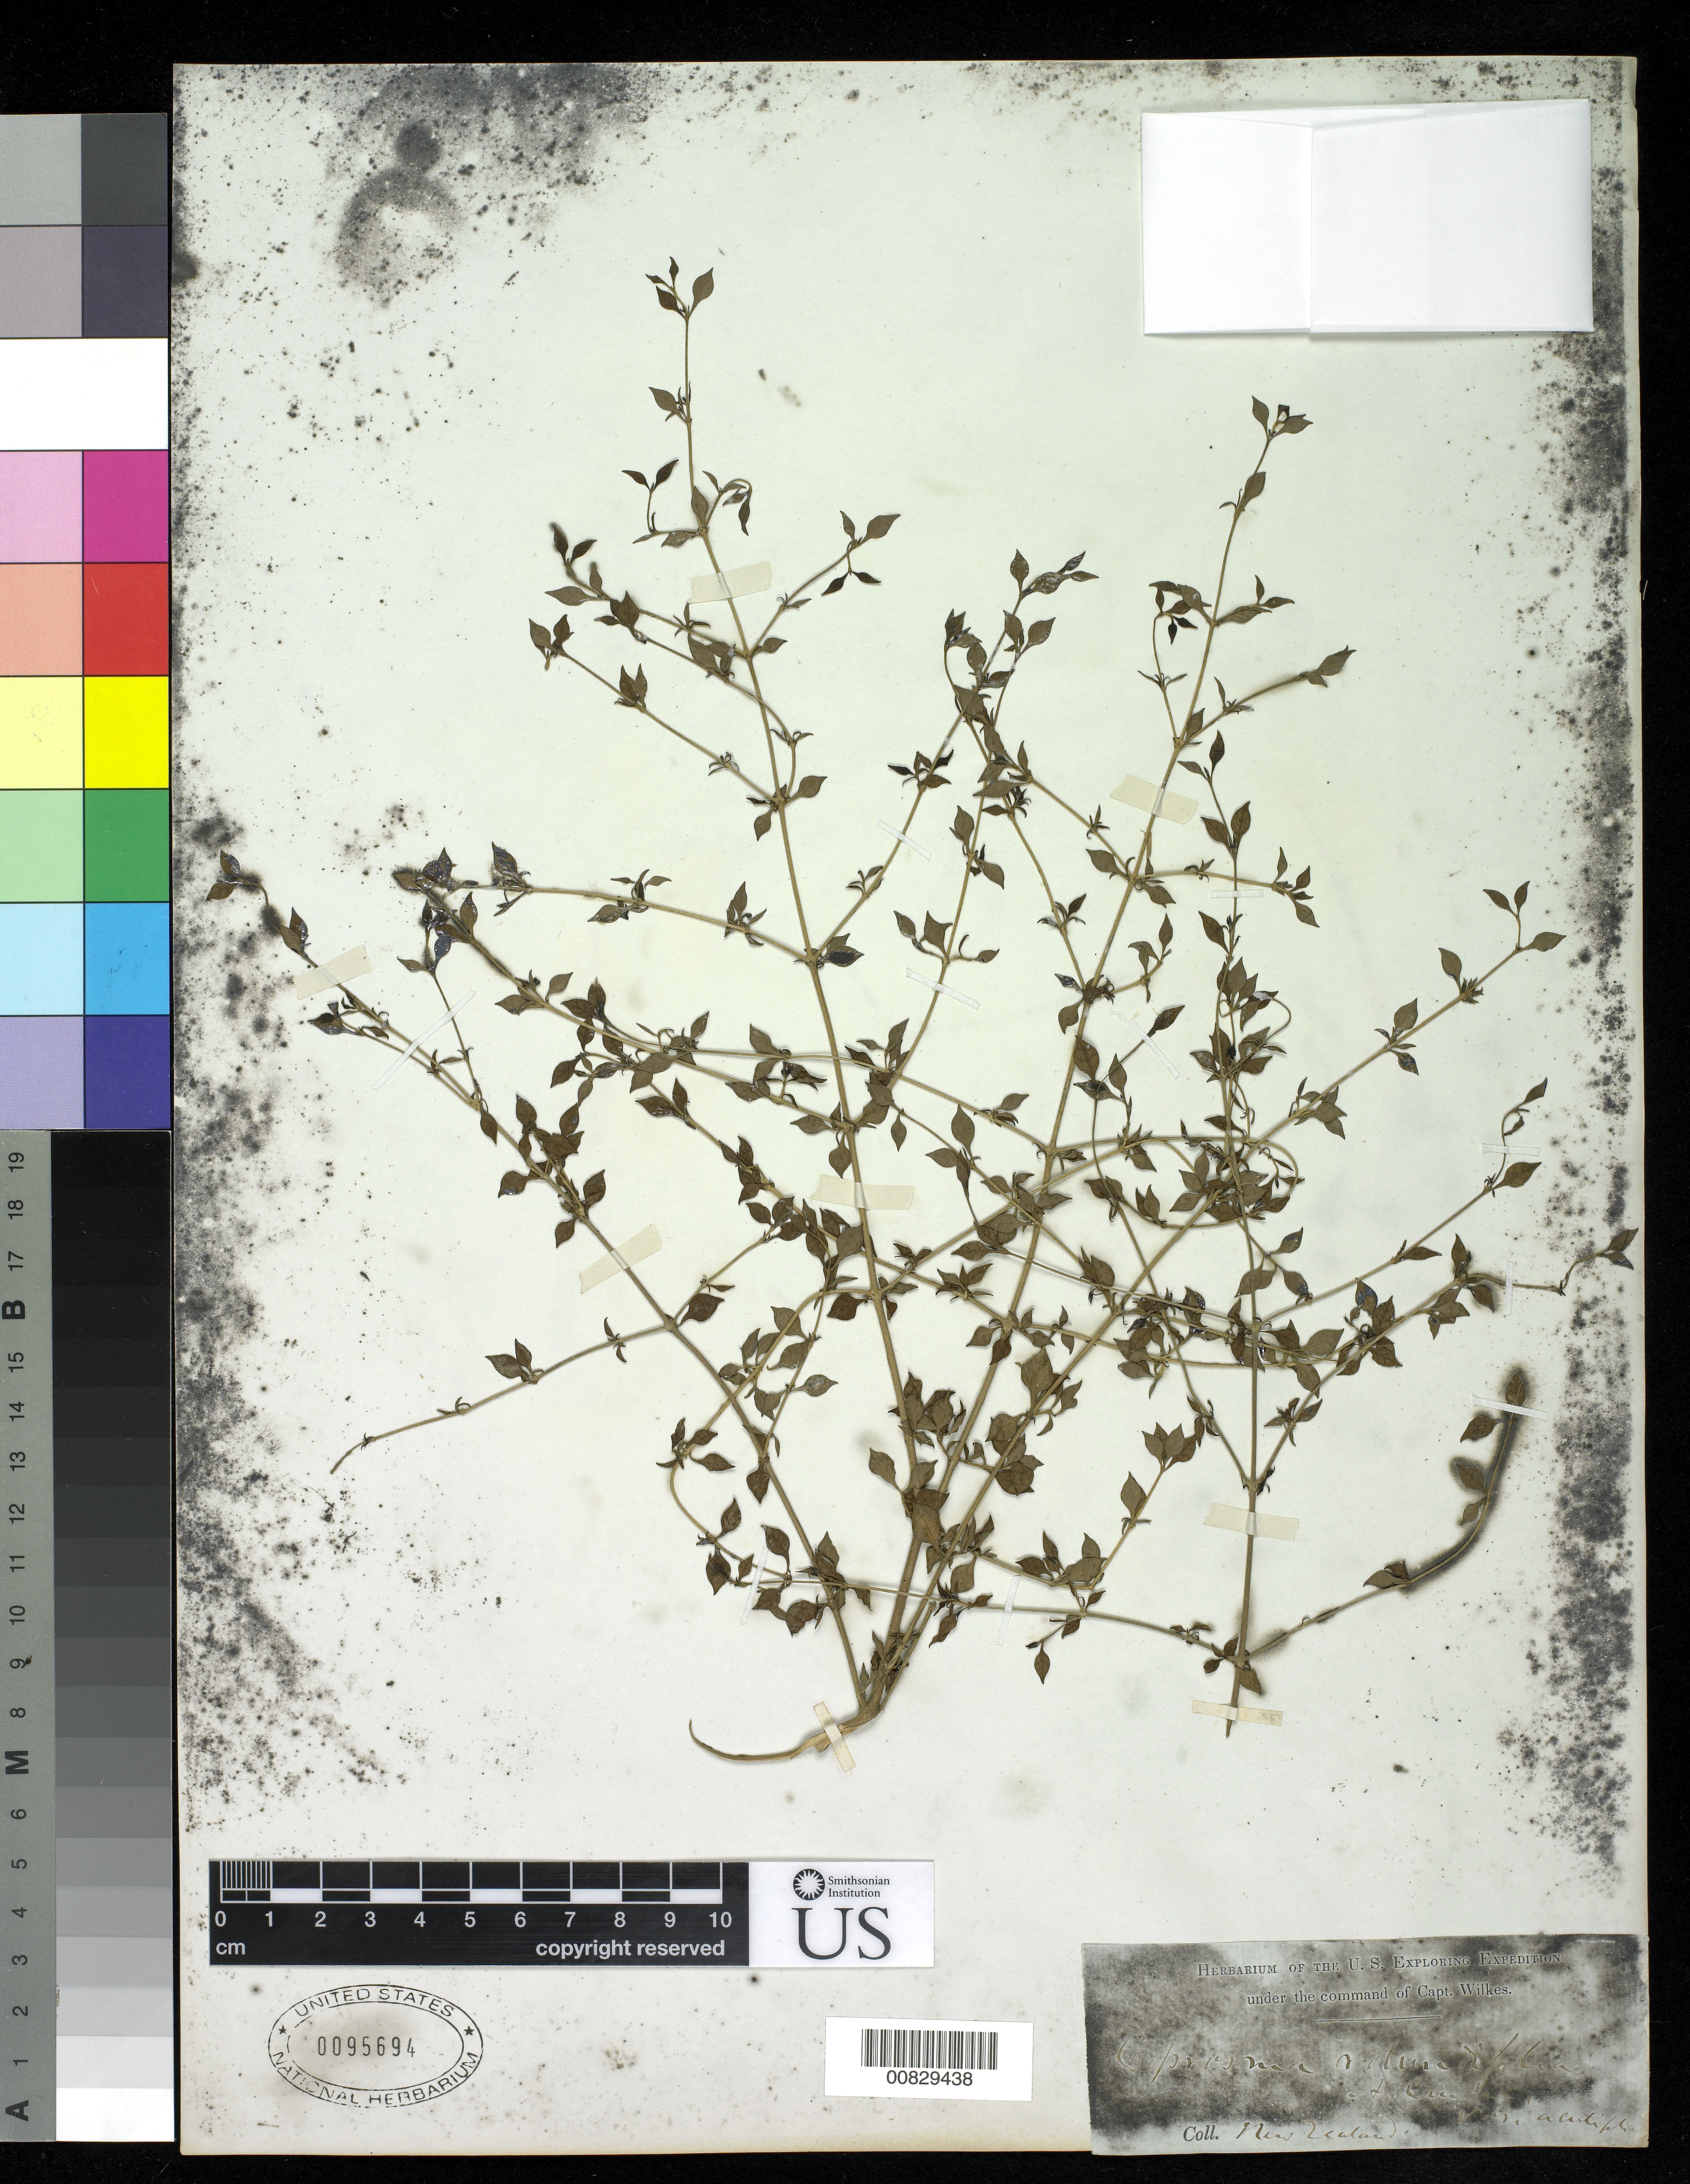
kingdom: Plantae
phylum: Tracheophyta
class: Magnoliopsida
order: Gentianales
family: Rubiaceae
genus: Coprosma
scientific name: Coprosma rotundifolia var. acutifolia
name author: A. Cunn.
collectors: Wilkes Explor. Exped.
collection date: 1838/1842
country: New Zealand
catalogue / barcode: US 95694